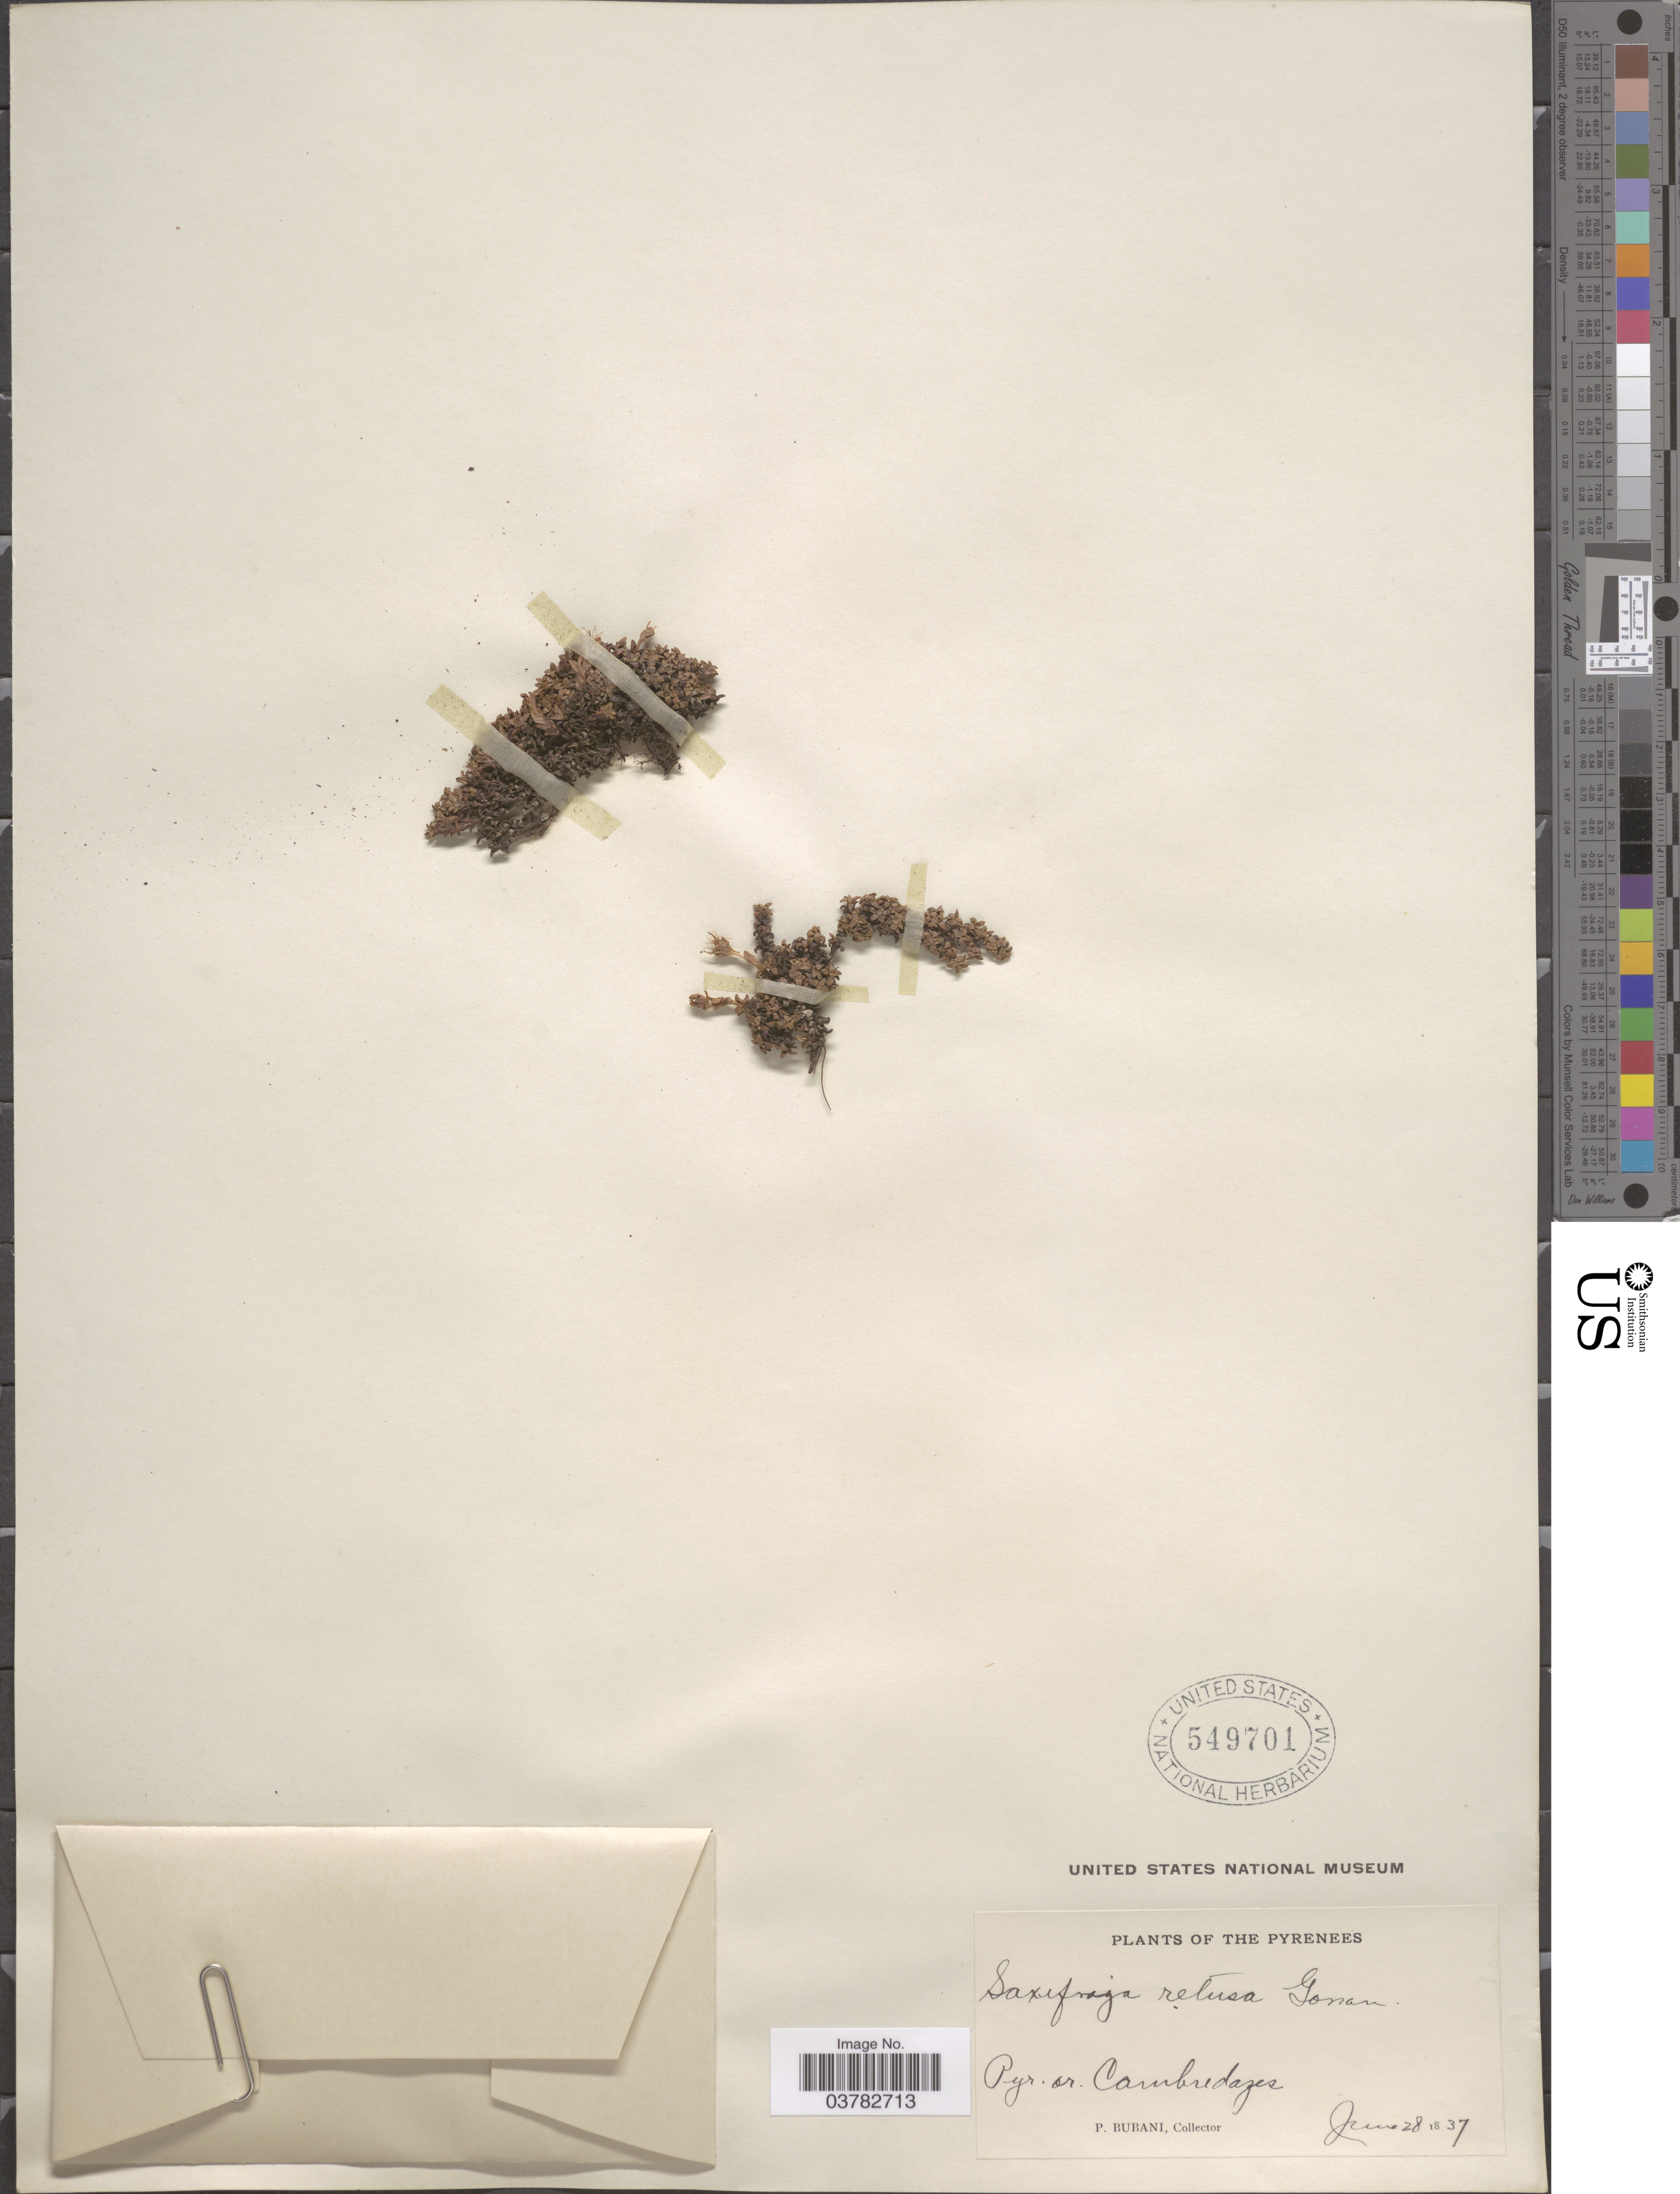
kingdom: Plantae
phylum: Tracheophyta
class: Magnoliopsida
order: Saxifragales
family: Saxifragaceae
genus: Saxifraga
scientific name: Saxifraga retusa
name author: Gouan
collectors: P. Bubani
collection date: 1837-06-28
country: France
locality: The Pyrenees. Pyr. or. Cambredazes.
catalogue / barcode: US 549701